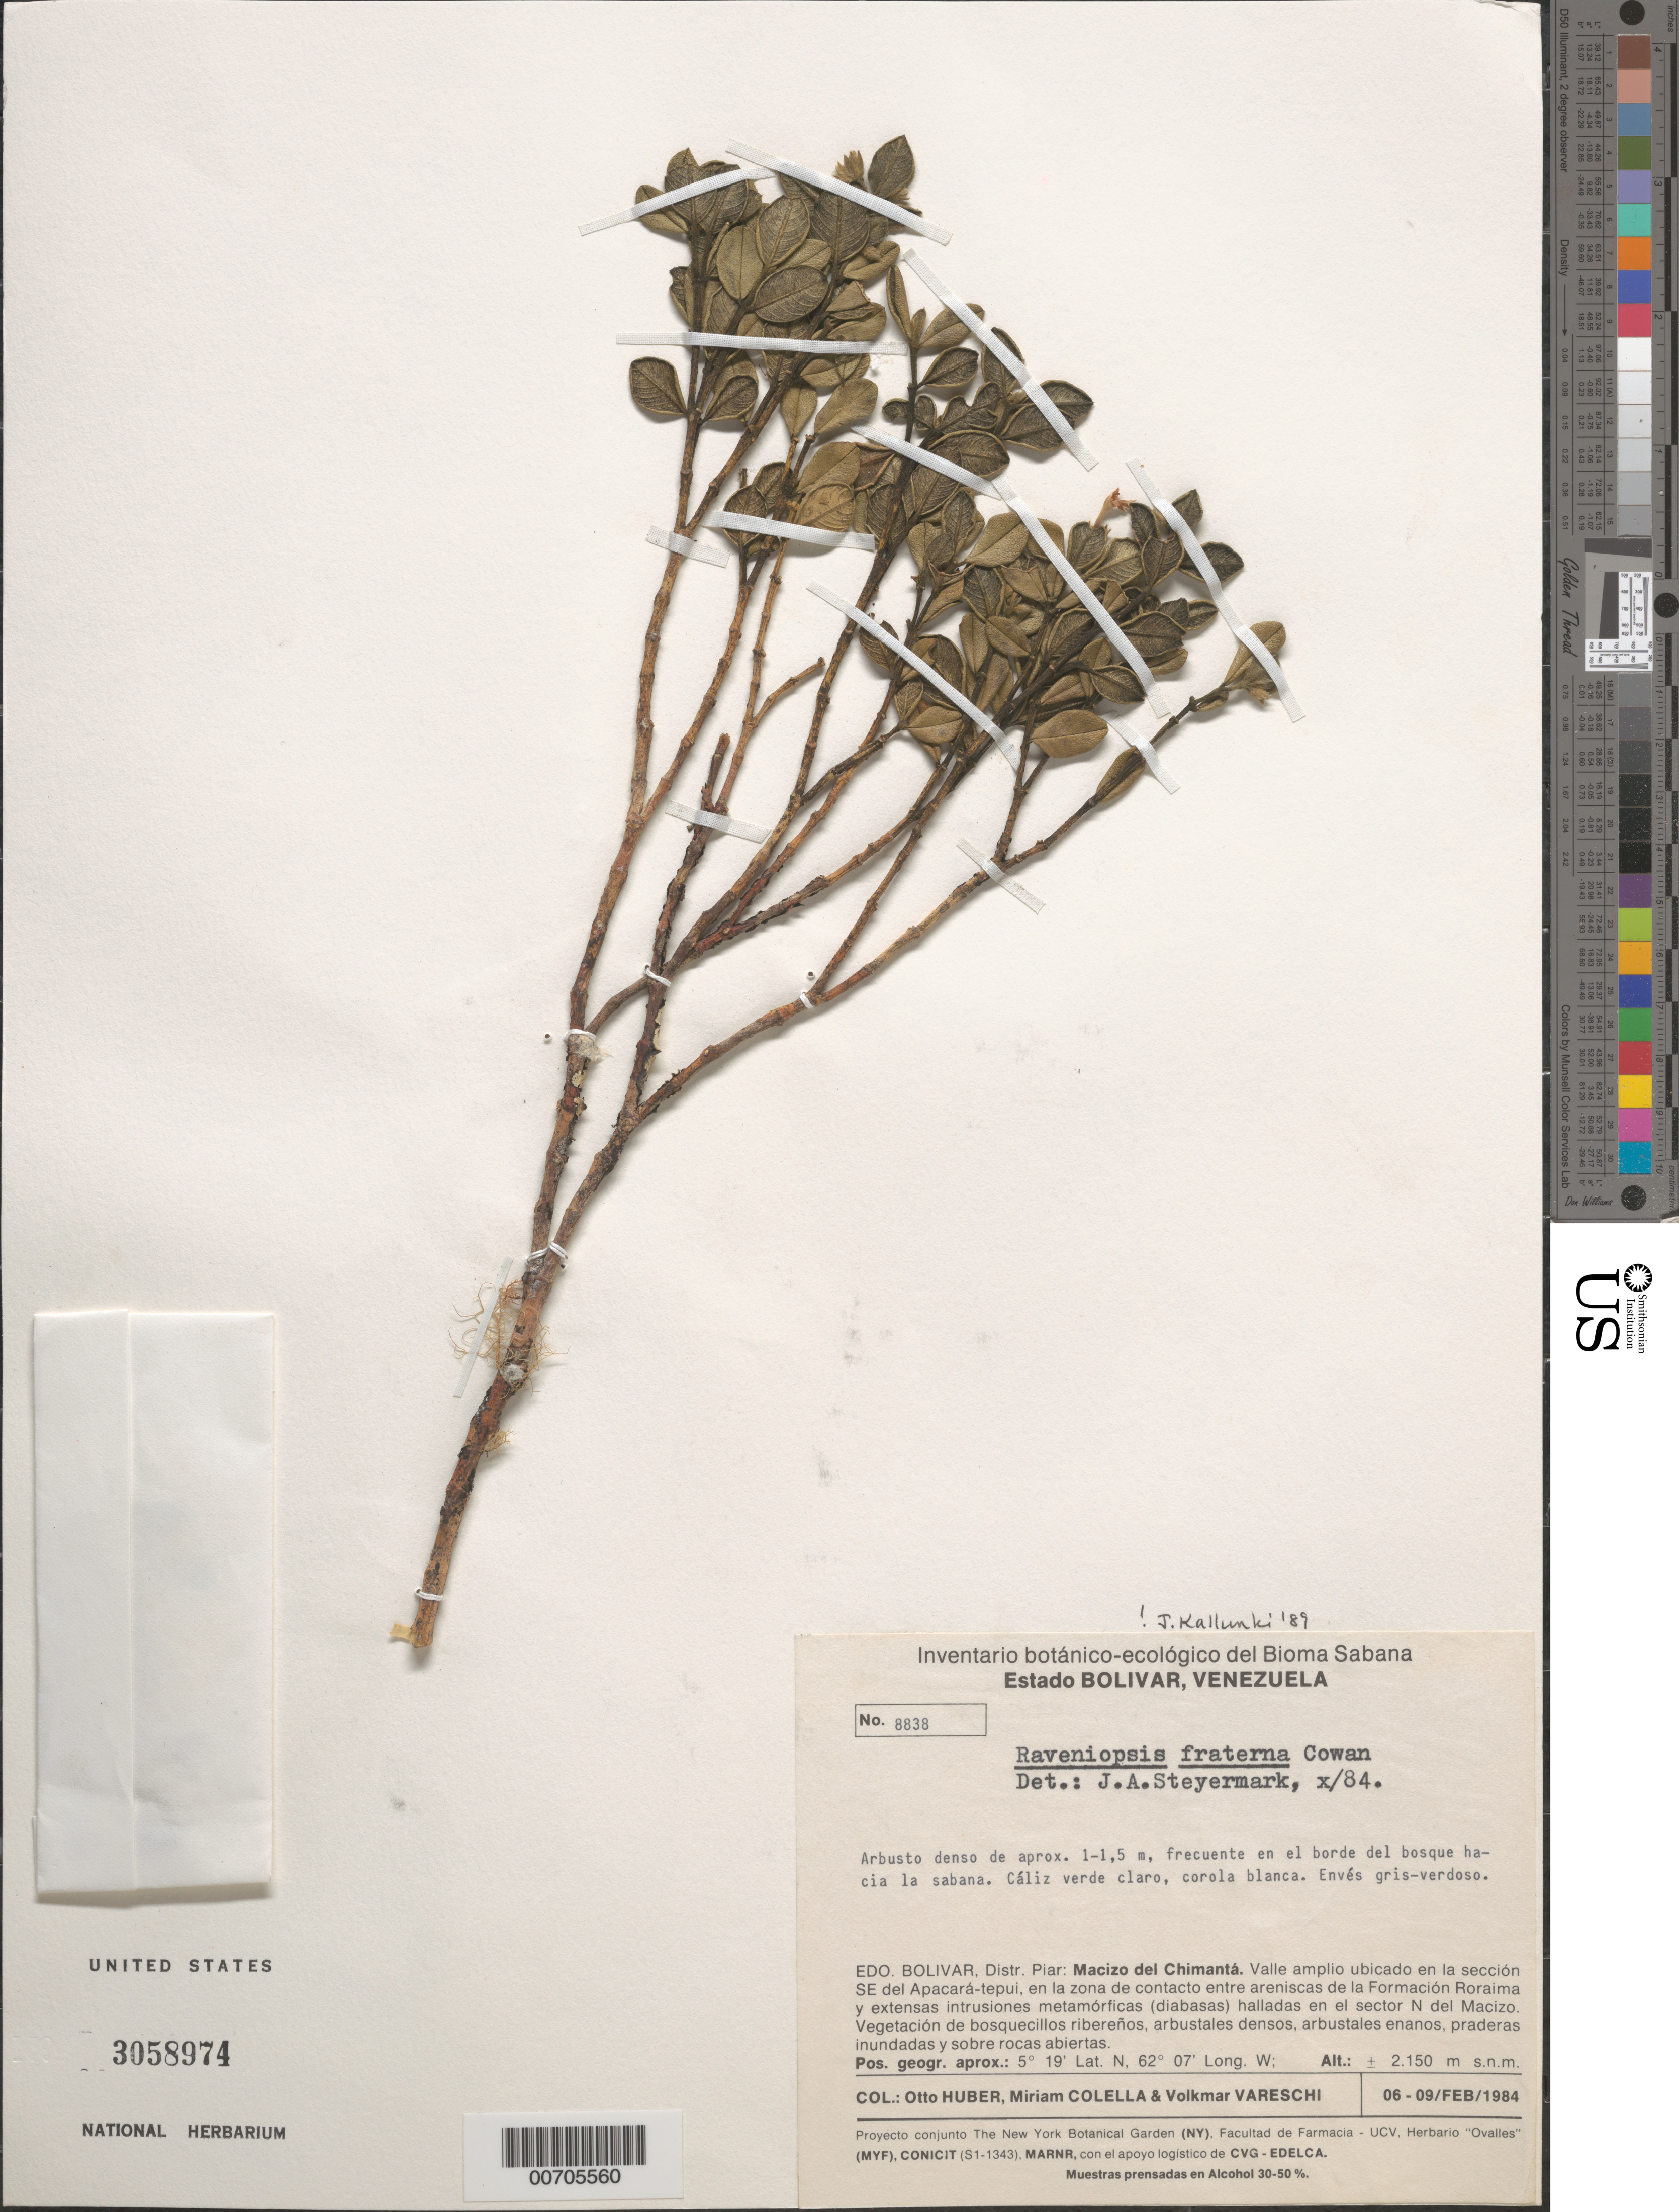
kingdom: Plantae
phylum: Tracheophyta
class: Magnoliopsida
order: Sapindales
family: Rutaceae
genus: Raveniopsis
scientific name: Raveniopsis fraterna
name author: R.S. Cowan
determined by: Kallunki, Jacquelyn A.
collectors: O. Huber, M. Colella & V. Vareschi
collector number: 8838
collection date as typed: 6-Feb-85 to 8-Feb-85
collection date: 1985-02-06/1985-02-08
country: Venezuela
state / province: Bolívar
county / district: Piar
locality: Macizo del Chimantá, sector SE del Apacará-tepuí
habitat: Borde del bosque hacia la sabana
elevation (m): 2150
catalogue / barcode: US 3058974